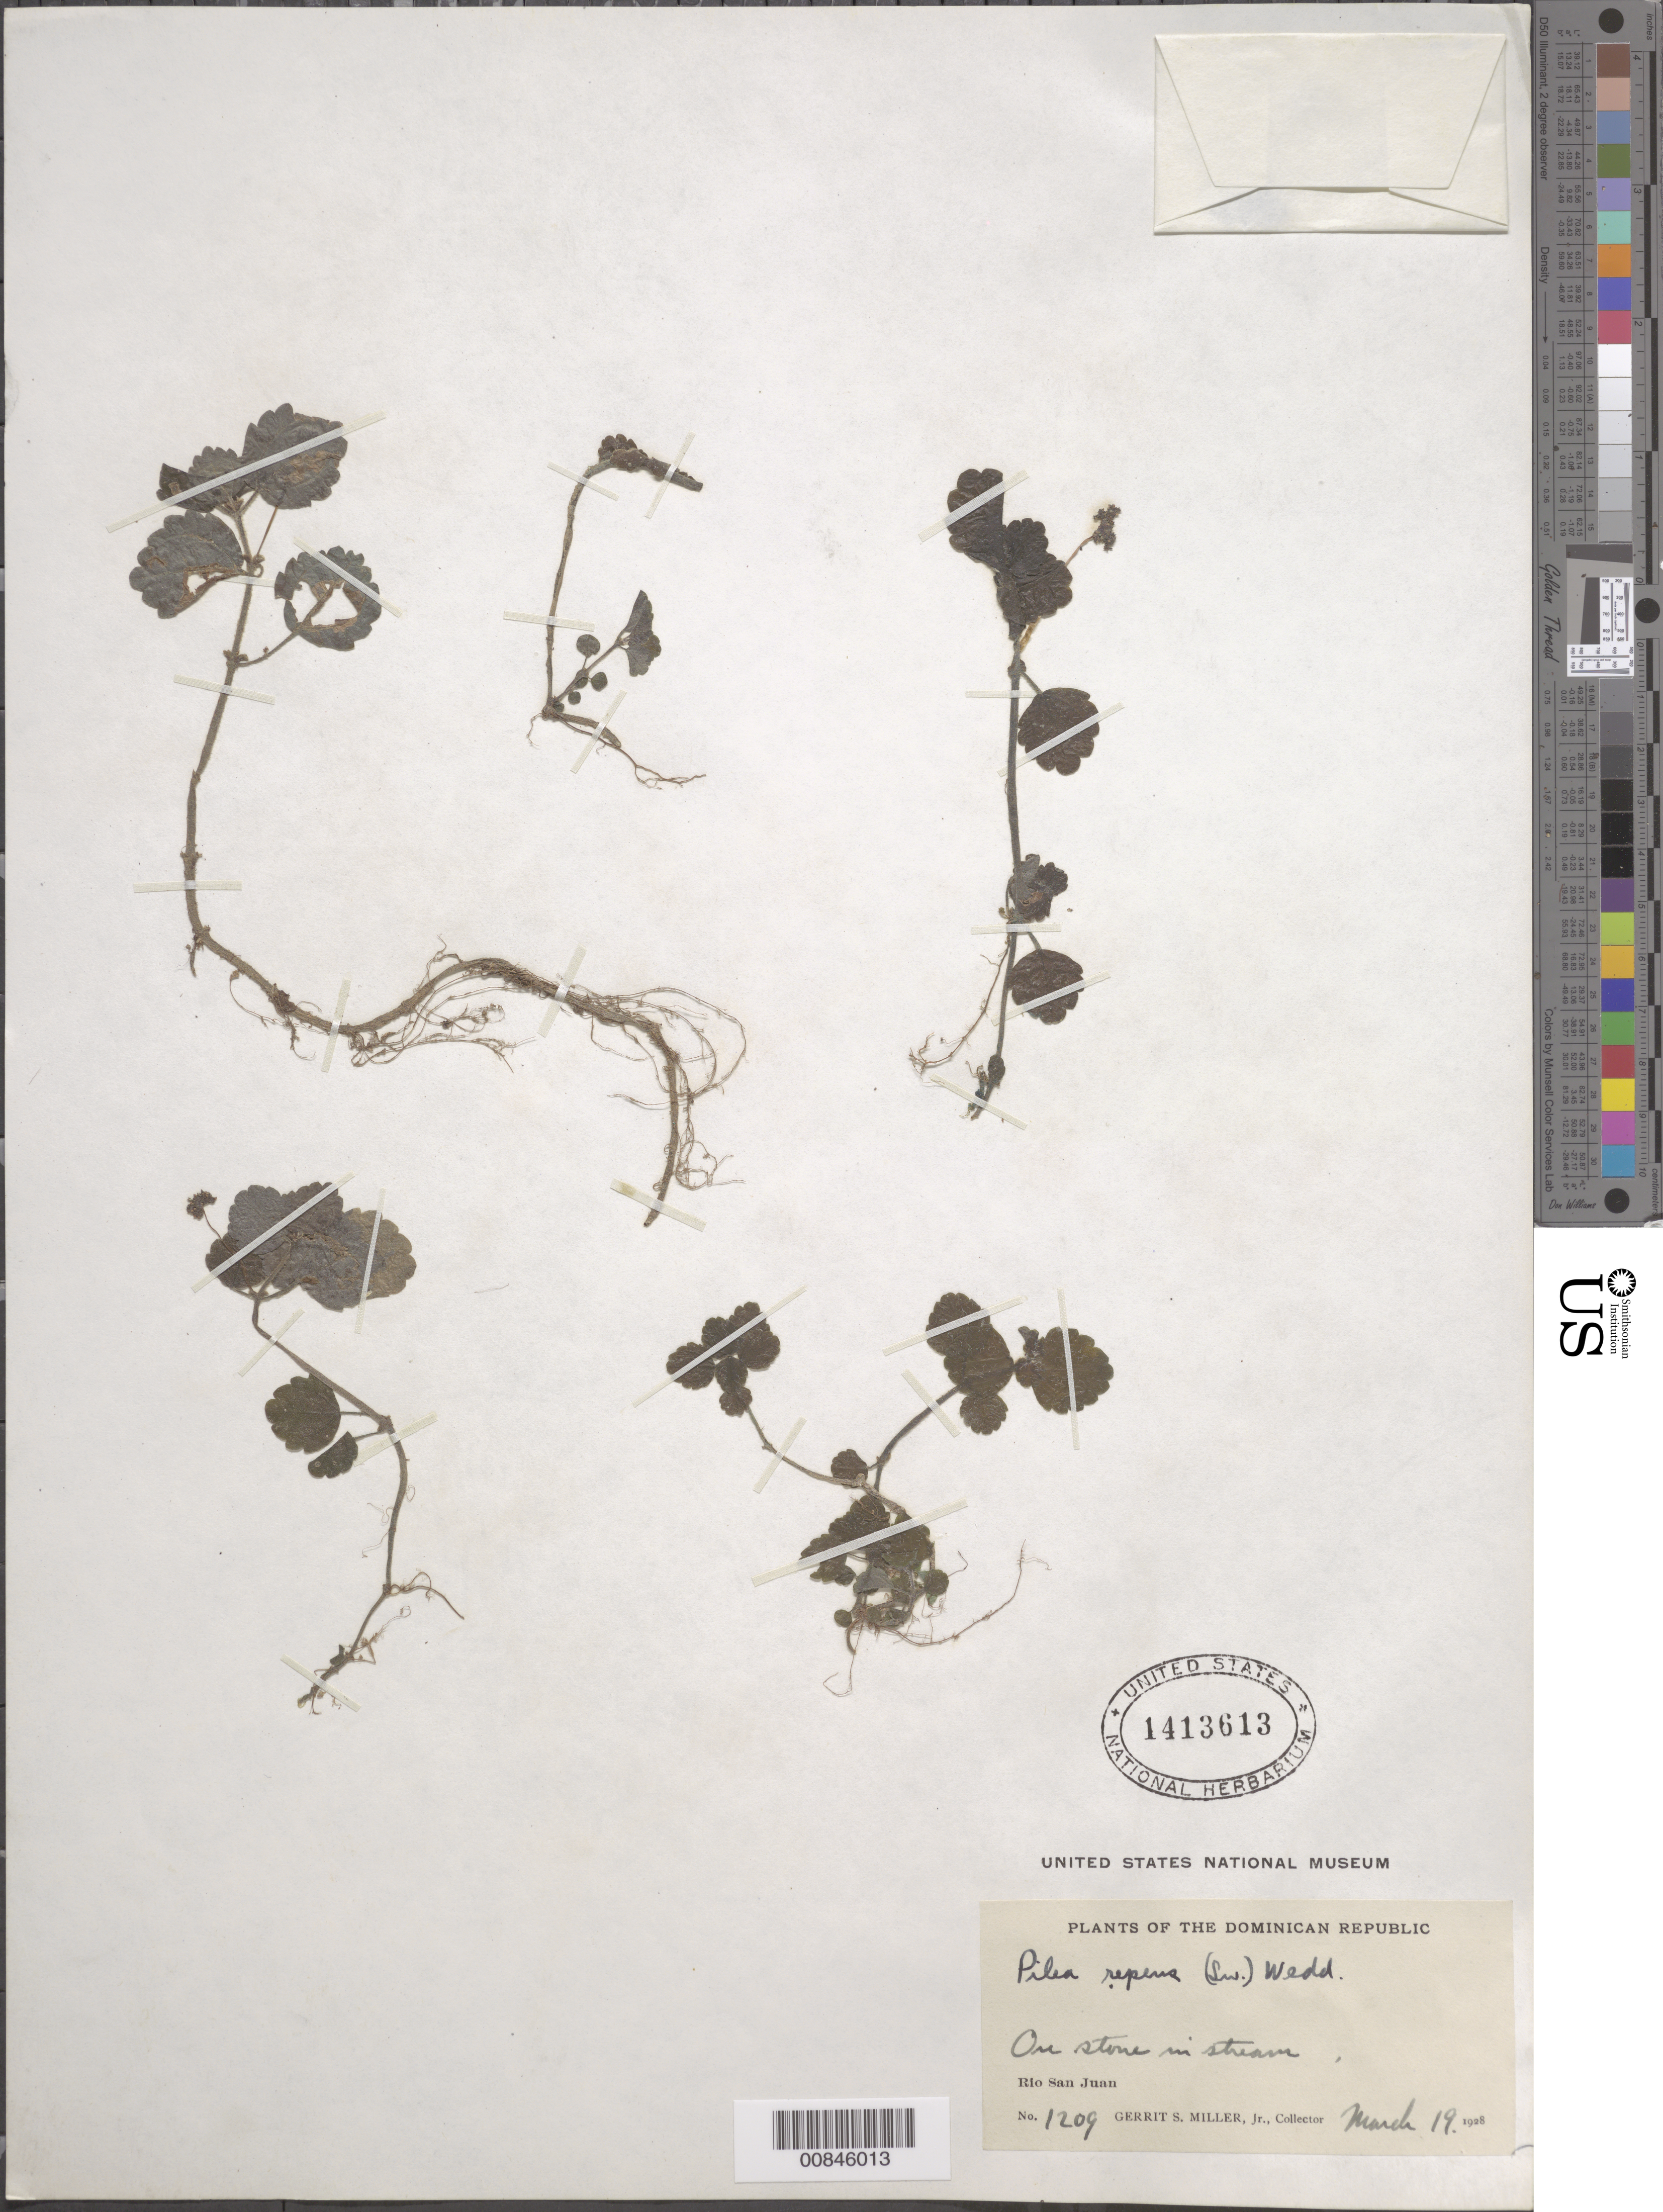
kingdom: Plantae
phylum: Tracheophyta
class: Magnoliopsida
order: Rosales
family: Urticaceae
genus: Pilea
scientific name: Pilea repens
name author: (Sw.) Wedd.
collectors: G. S. Miller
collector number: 1209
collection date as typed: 19 Mar 1928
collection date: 1928-03-19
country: Dominican Republic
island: Hispaniola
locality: Río San Juan.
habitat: On stone in stream.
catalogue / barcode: US 1413613